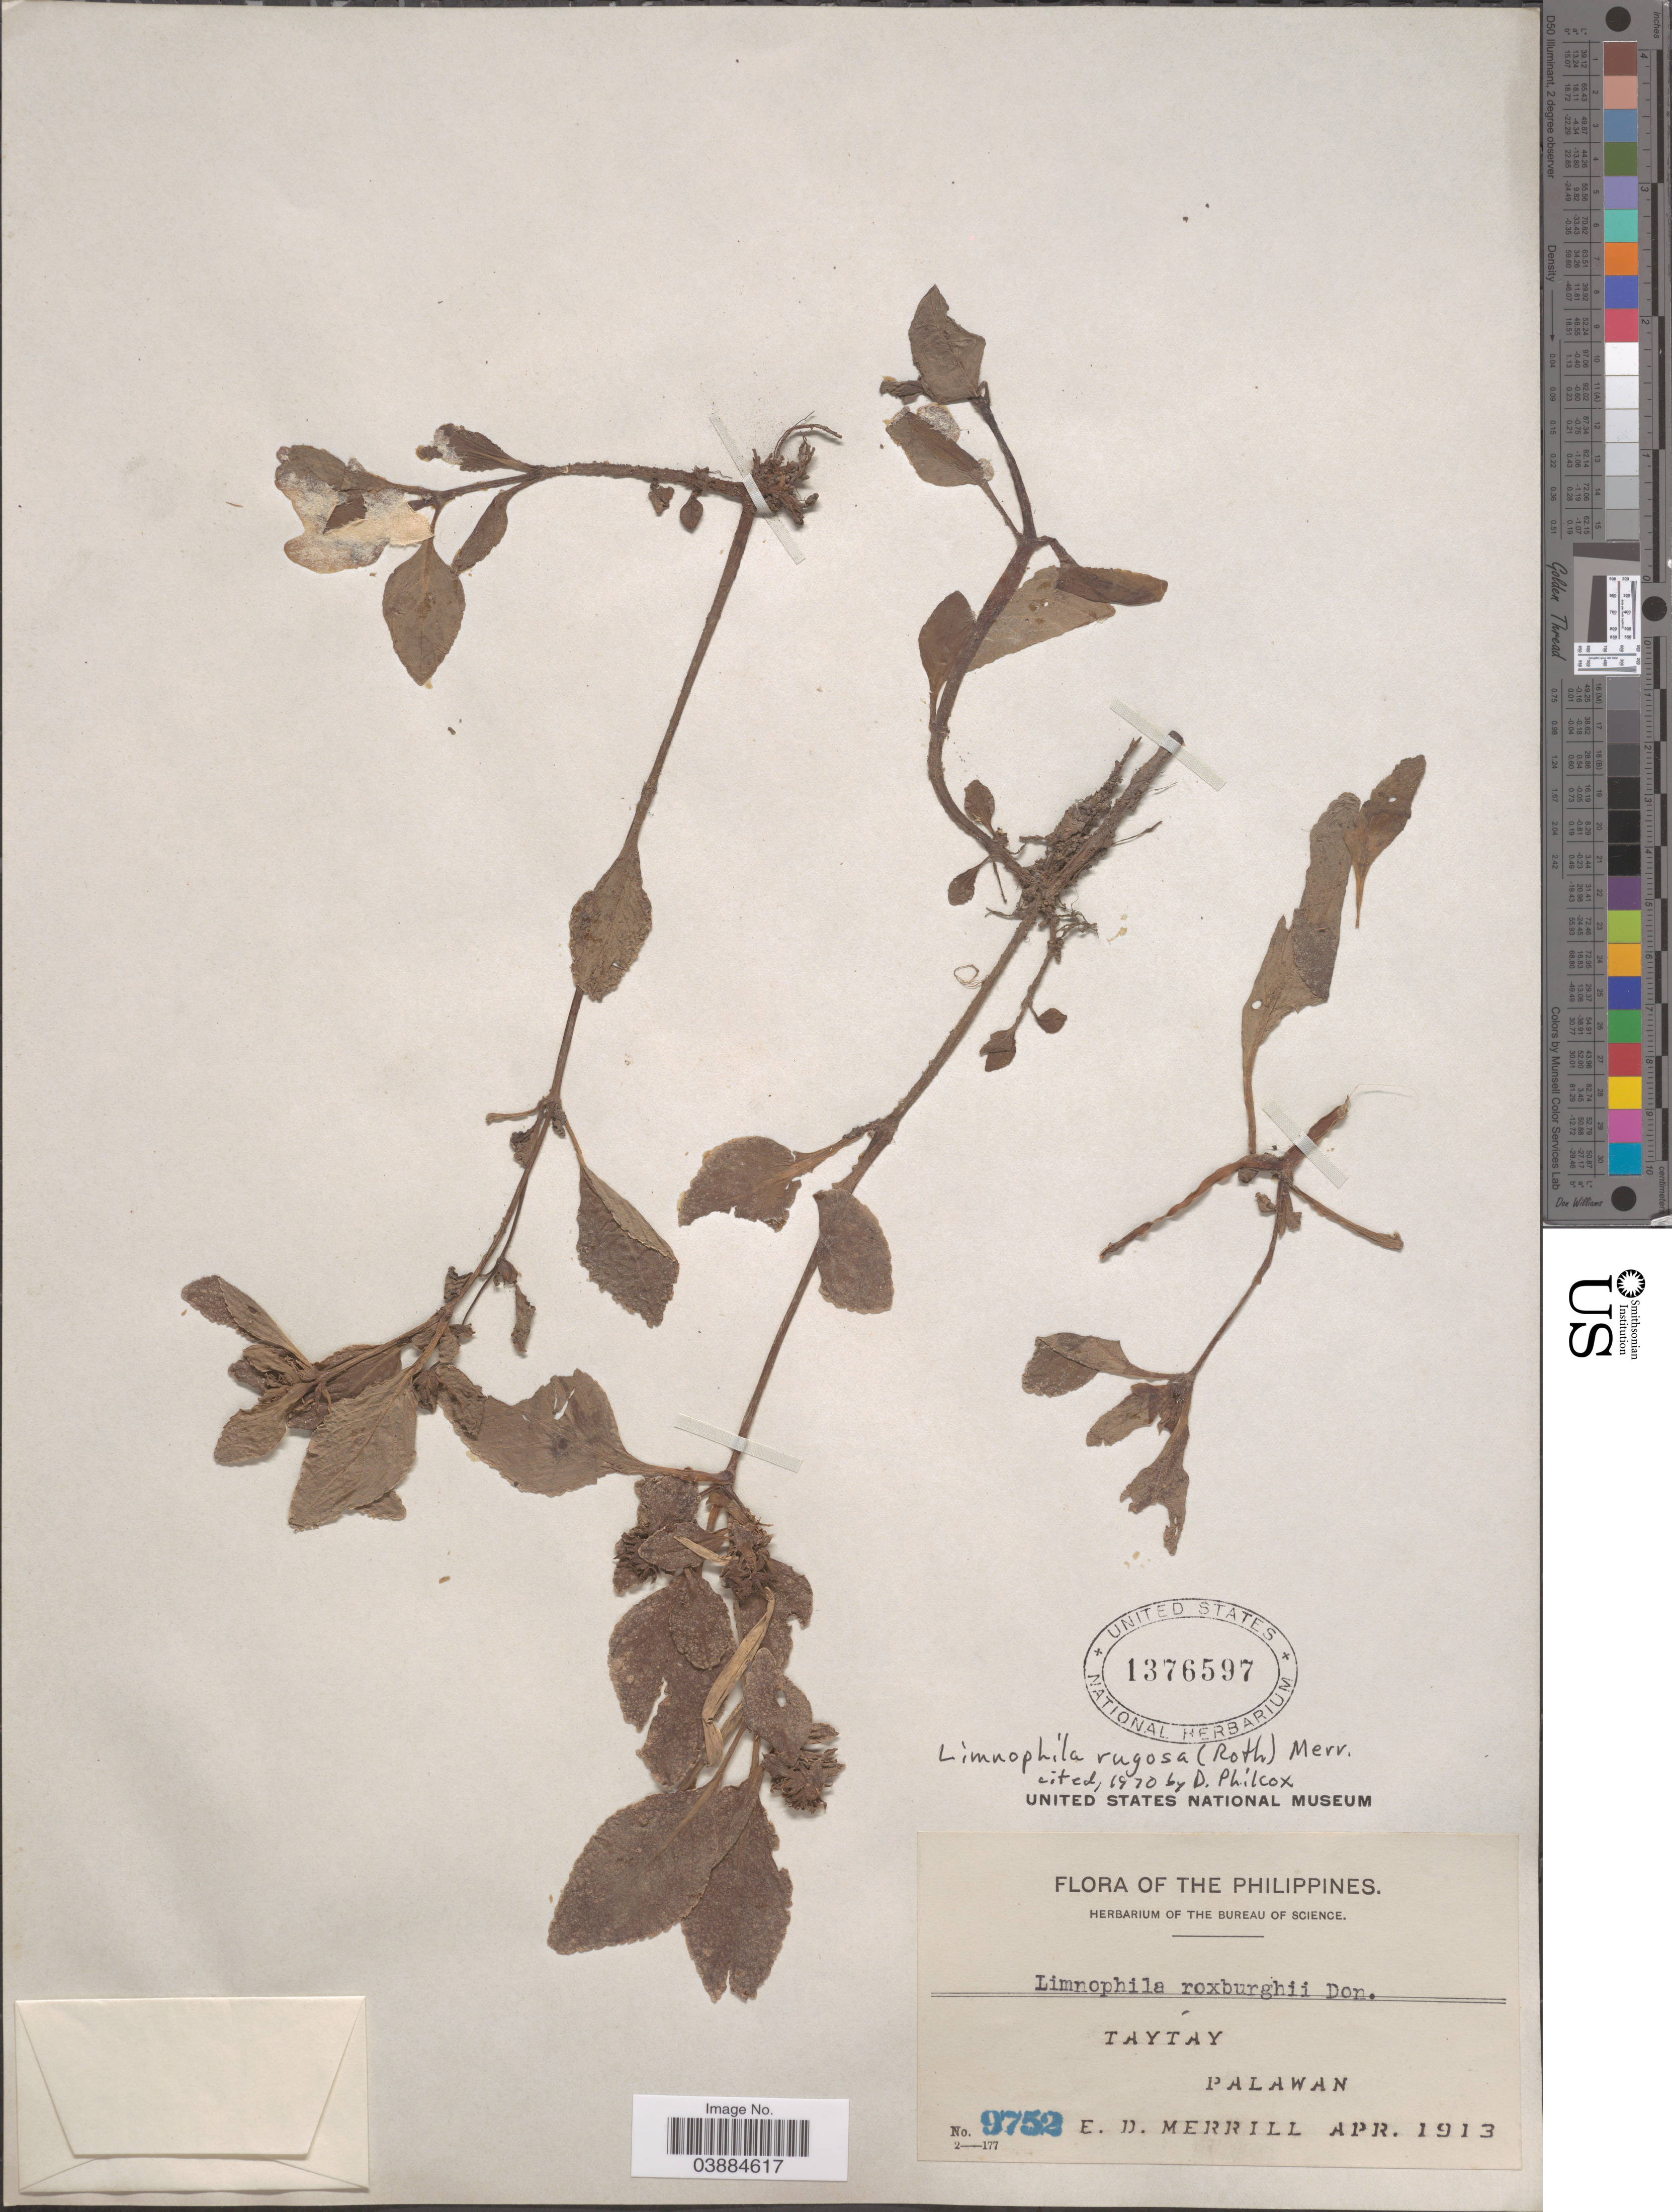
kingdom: Plantae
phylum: Tracheophyta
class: Magnoliopsida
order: Lamiales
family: Plantaginaceae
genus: Limnophila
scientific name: Limnophila rugosa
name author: (Roth) Merr.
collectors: E. D. Merrill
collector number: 9752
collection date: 1913-04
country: Philippines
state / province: Mimaropa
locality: Taytay. Palawan.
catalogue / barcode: US 1376597